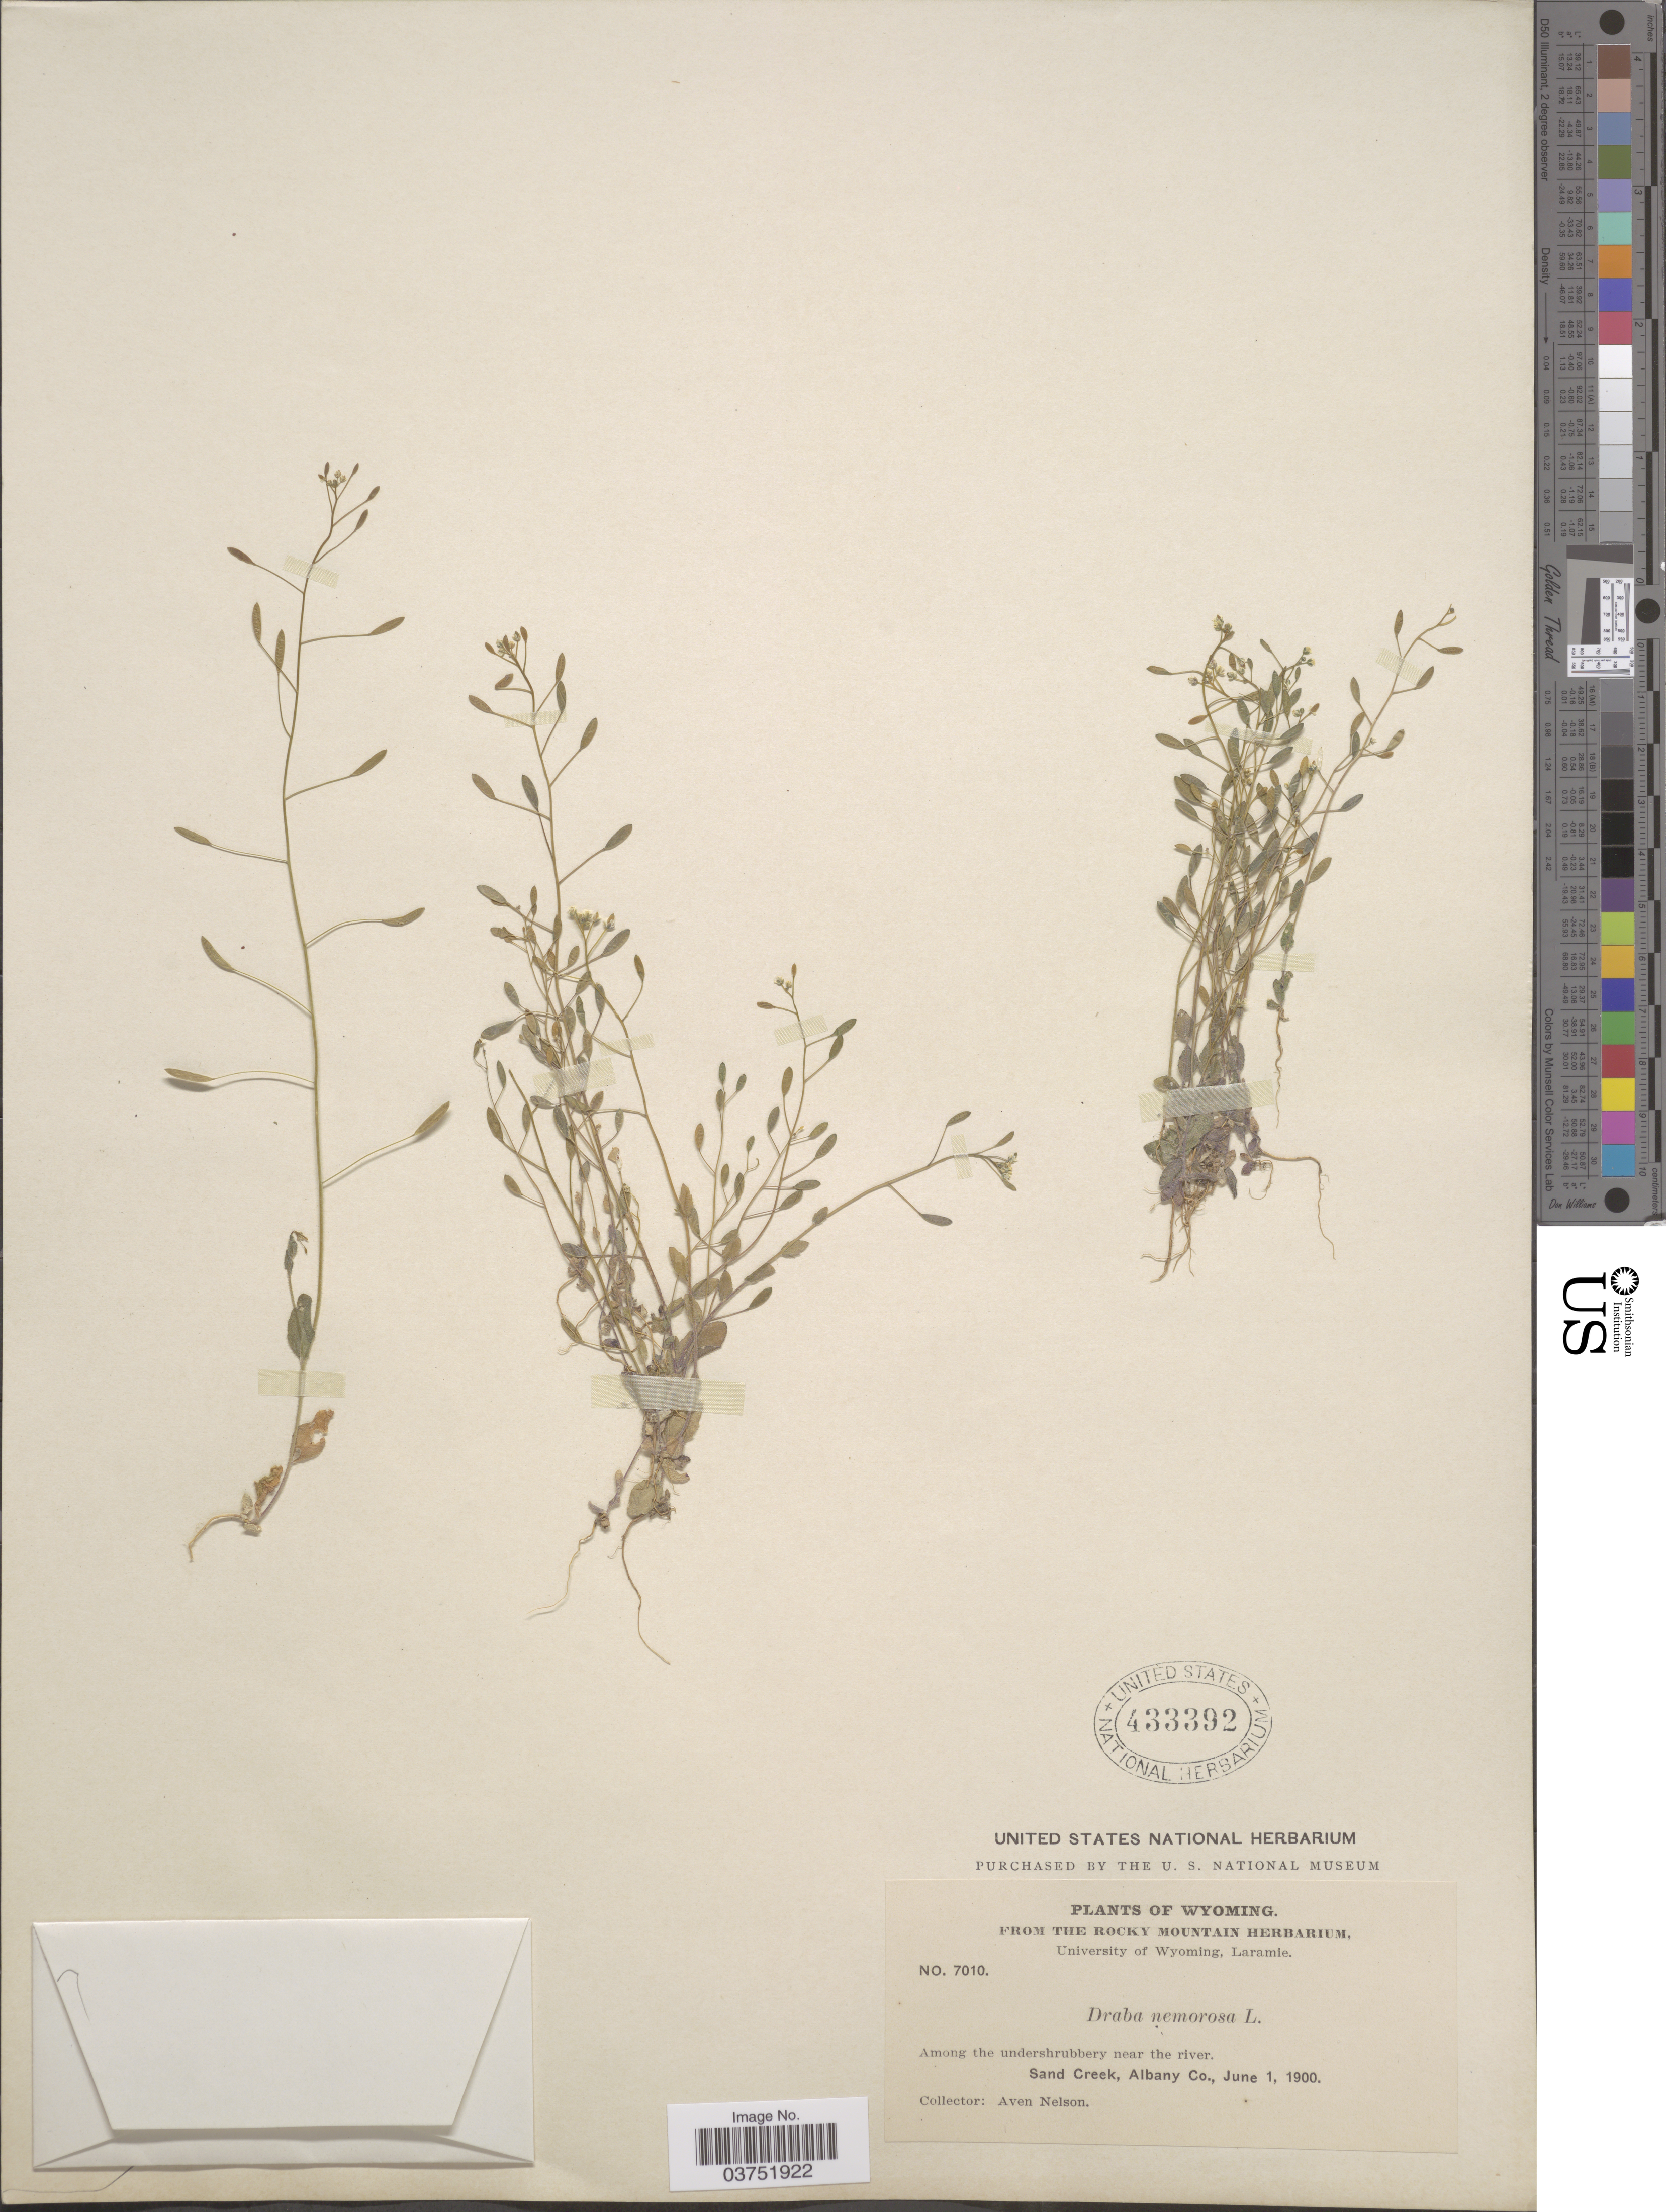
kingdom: Plantae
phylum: Tracheophyta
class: Magnoliopsida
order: Brassicales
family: Brassicaceae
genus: Draba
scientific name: Draba nemorosa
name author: L.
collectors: A. Nelson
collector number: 7010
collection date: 1900-06-01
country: United States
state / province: Wyoming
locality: Among the undershrubbery near the river. Sand Creek, Albany Co.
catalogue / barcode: US 433392